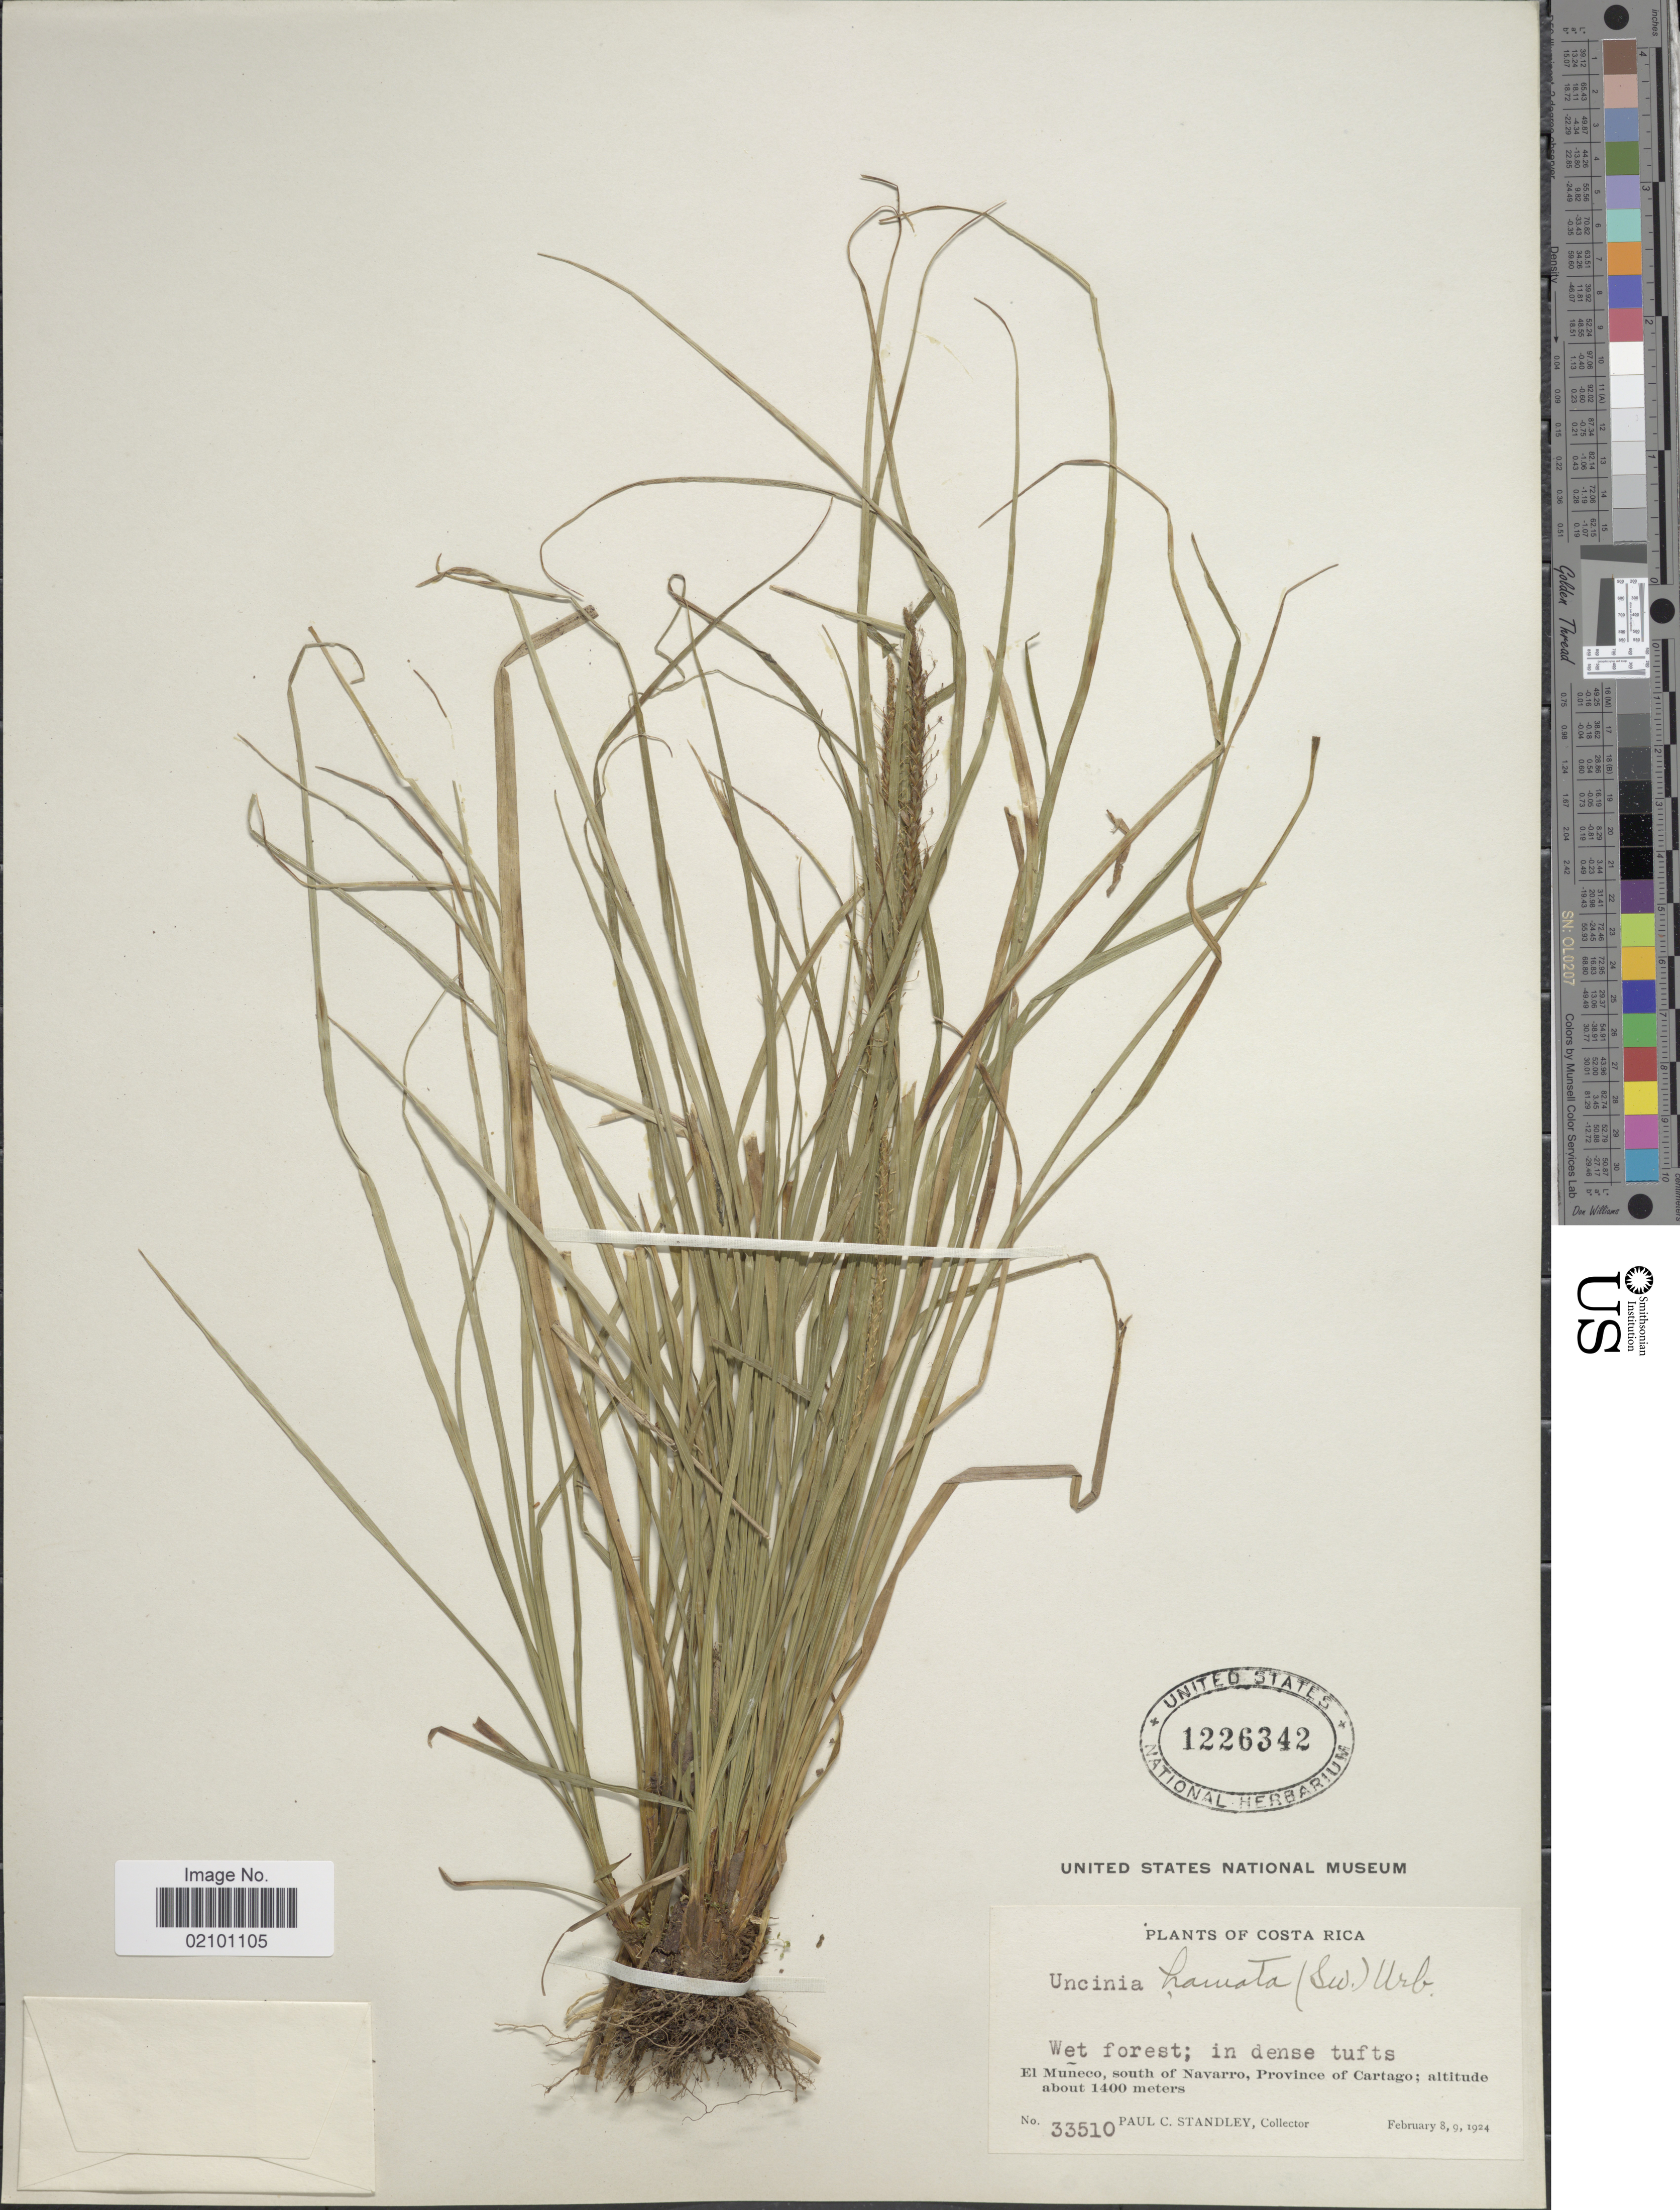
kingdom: Plantae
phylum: Tracheophyta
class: Liliopsida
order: Poales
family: Cyperaceae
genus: Carex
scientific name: Carex hamata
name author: Sw.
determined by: Strong, M. T., (US), Smithsonian Institution - National Museum of Natural History (UNITED STATES)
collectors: P. C. Standley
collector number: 33510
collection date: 1924-02-08/1924-02-09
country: Costa Rica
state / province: Cartago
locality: El Muneco, south of Navarro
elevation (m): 1400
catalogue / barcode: US 1226342